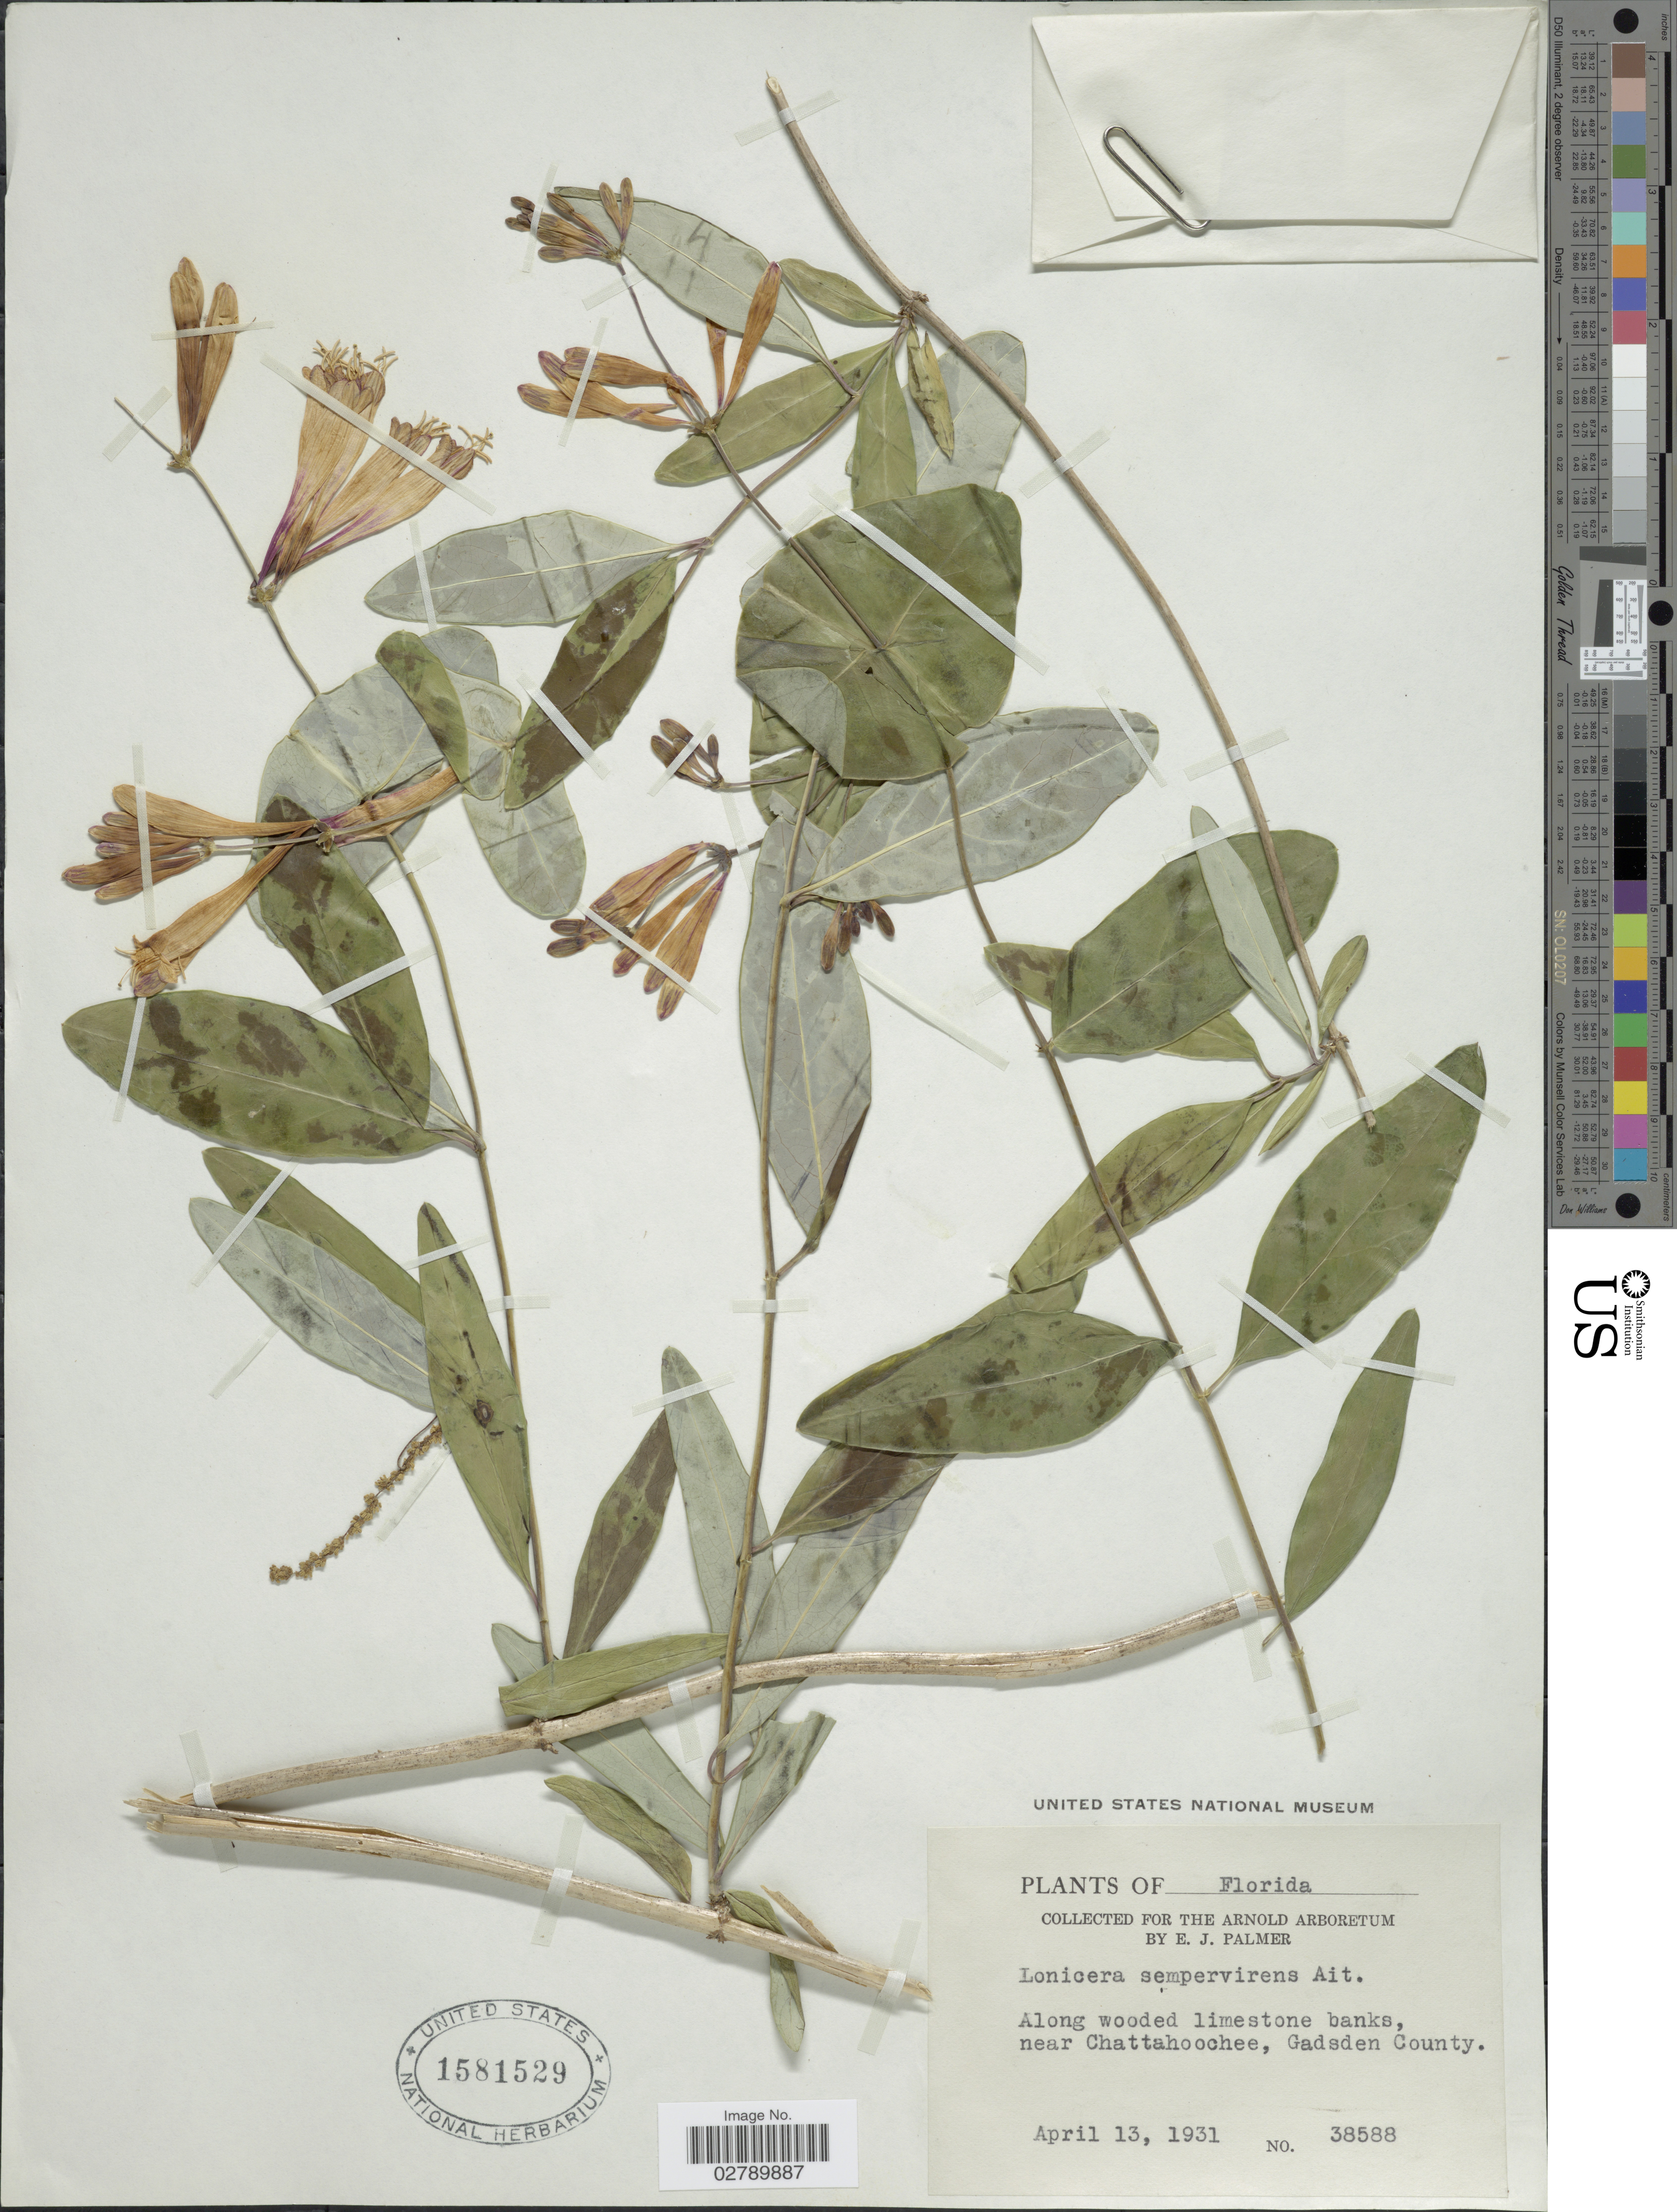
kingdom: Plantae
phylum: Tracheophyta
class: Magnoliopsida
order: Dipsacales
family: Caprifoliaceae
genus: Lonicera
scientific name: Lonicera sempervirens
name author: L.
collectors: E. J. Palmer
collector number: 38588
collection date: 1931-04-13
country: United States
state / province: Florida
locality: Along wooded limestone banks, near Chattahoochee, Gadsden County.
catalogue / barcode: US 1581529